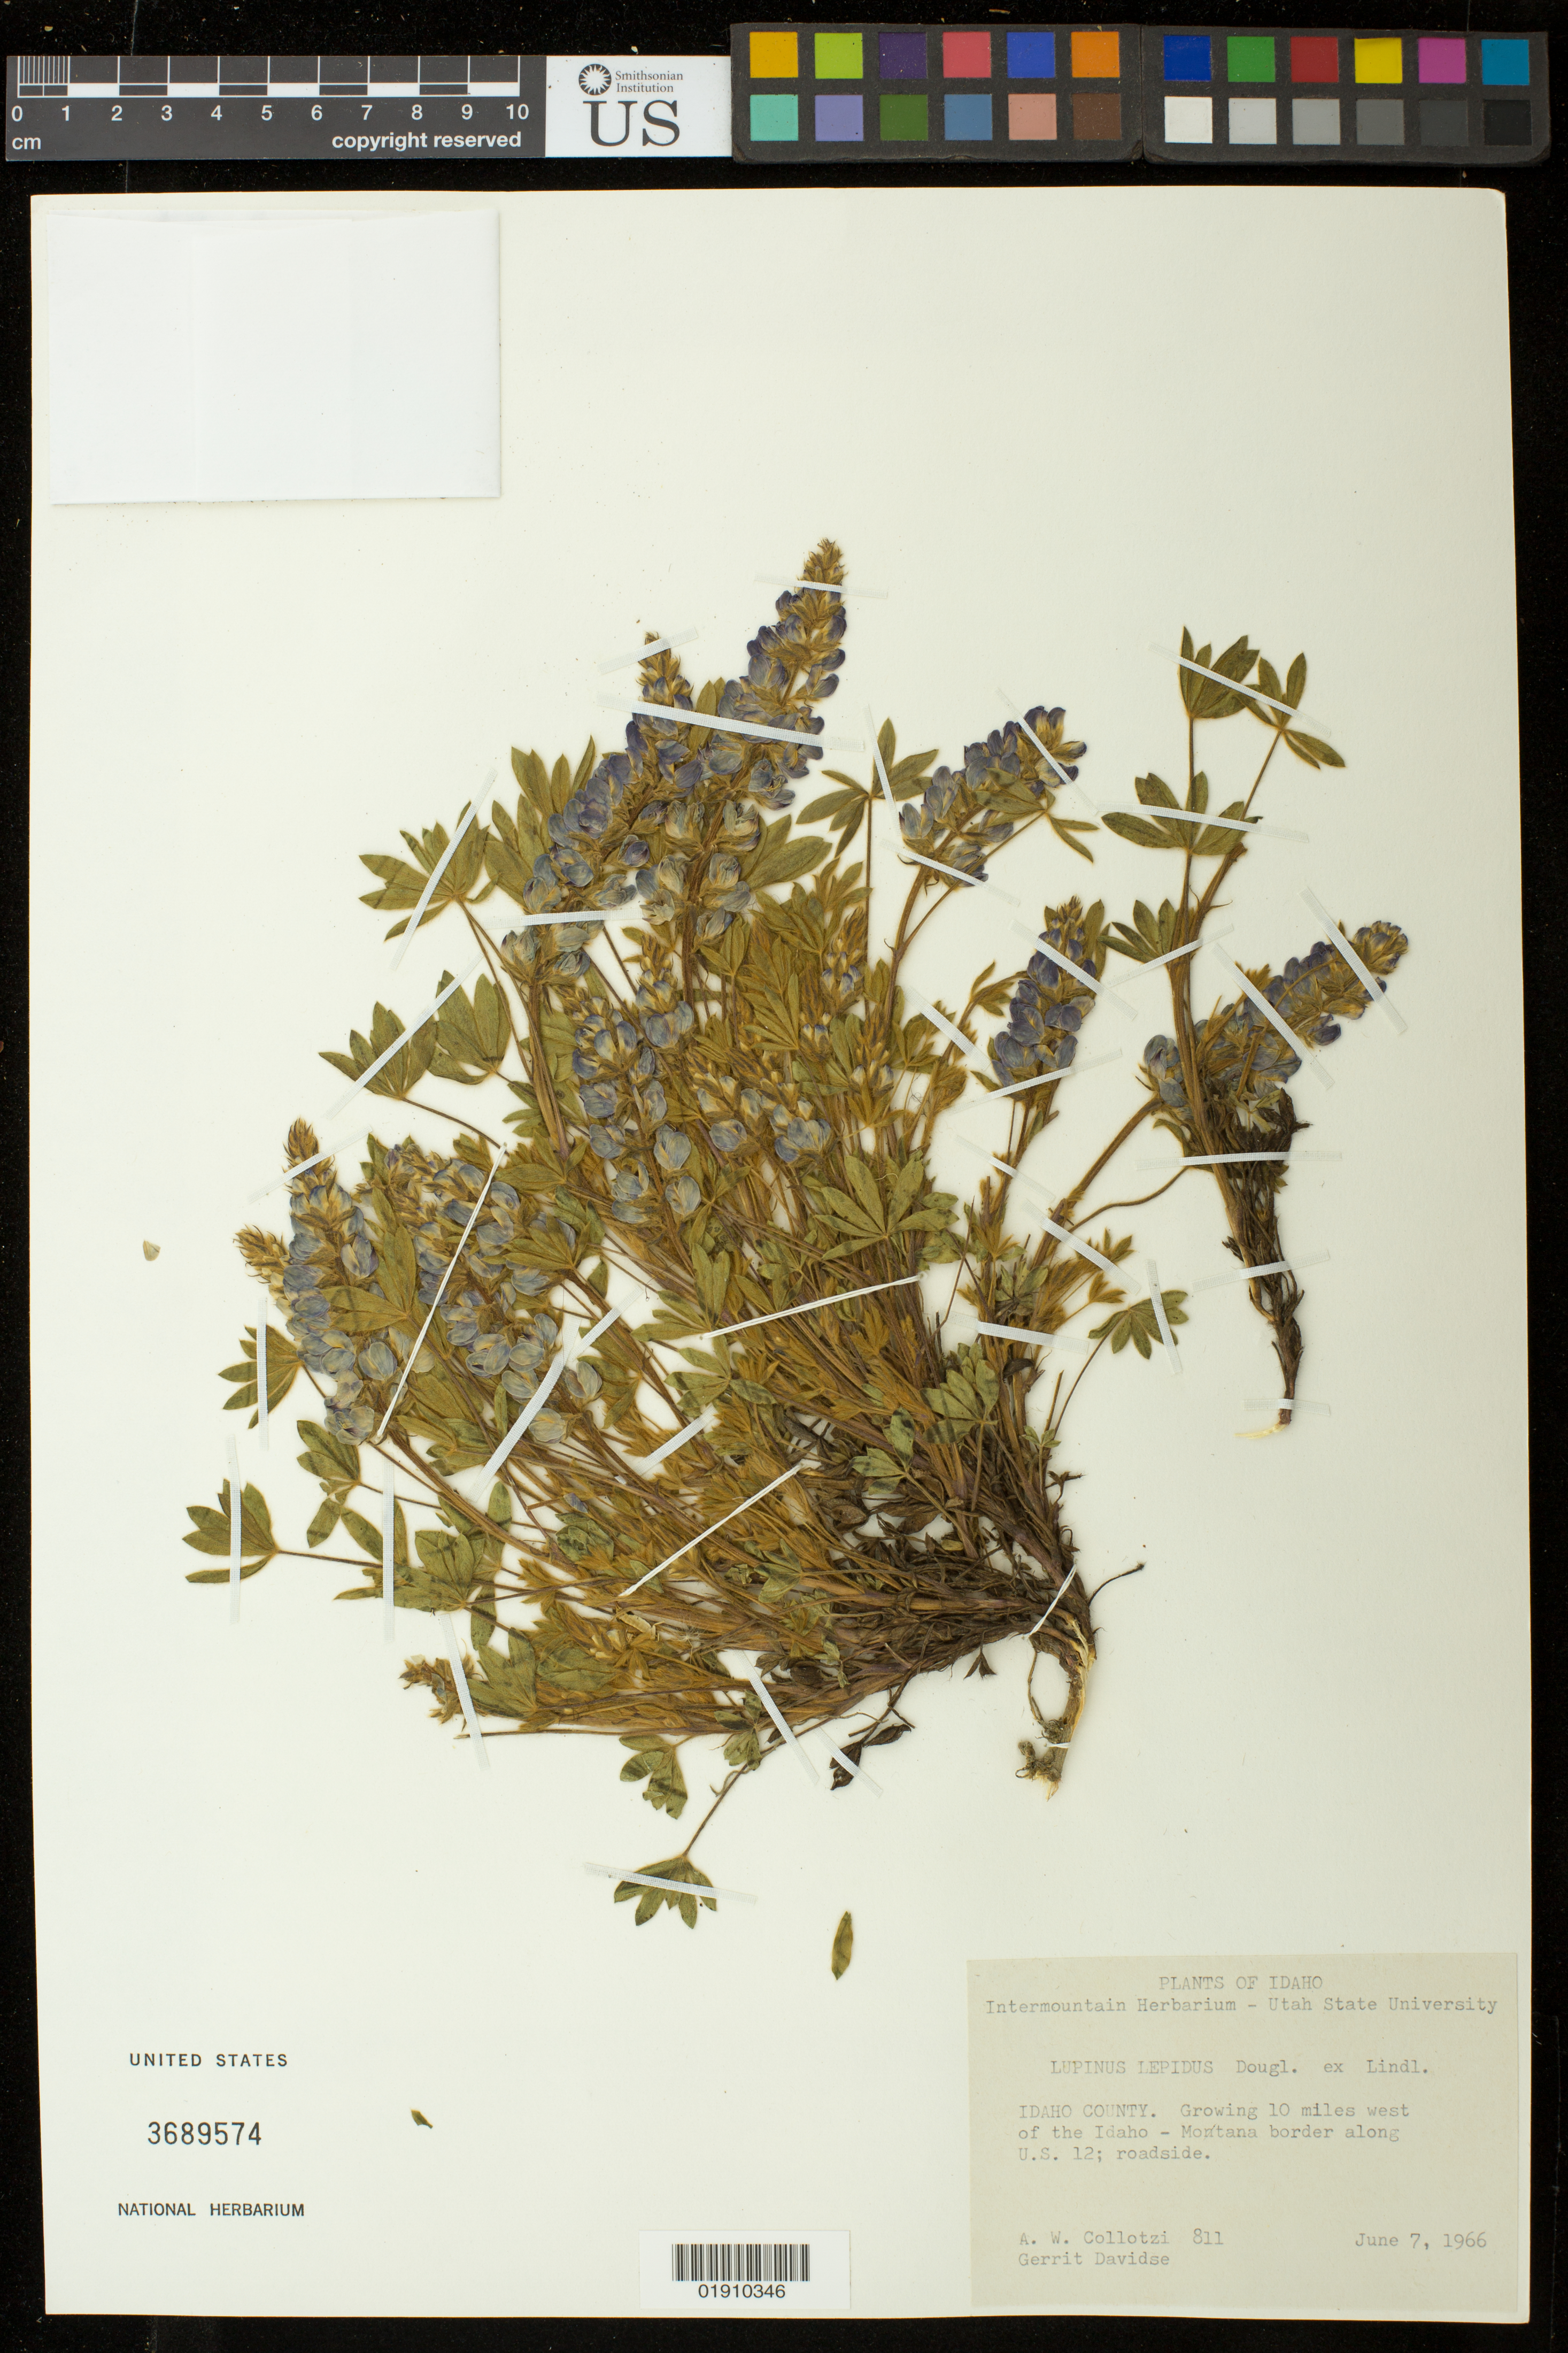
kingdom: Plantae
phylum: Tracheophyta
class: Magnoliopsida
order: Fabales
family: Fabaceae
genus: Lupinus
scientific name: Lupinus lepidus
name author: Douglas ex Lindl.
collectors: A. W. Collotzi & G. Davidse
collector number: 811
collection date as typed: June 7, 1966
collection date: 1966-06-07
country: United States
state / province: Idaho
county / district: Idaho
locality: Growing 10 miles west of the Idaho- Montana border along U.S. 12; roadside.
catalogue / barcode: US 3689574